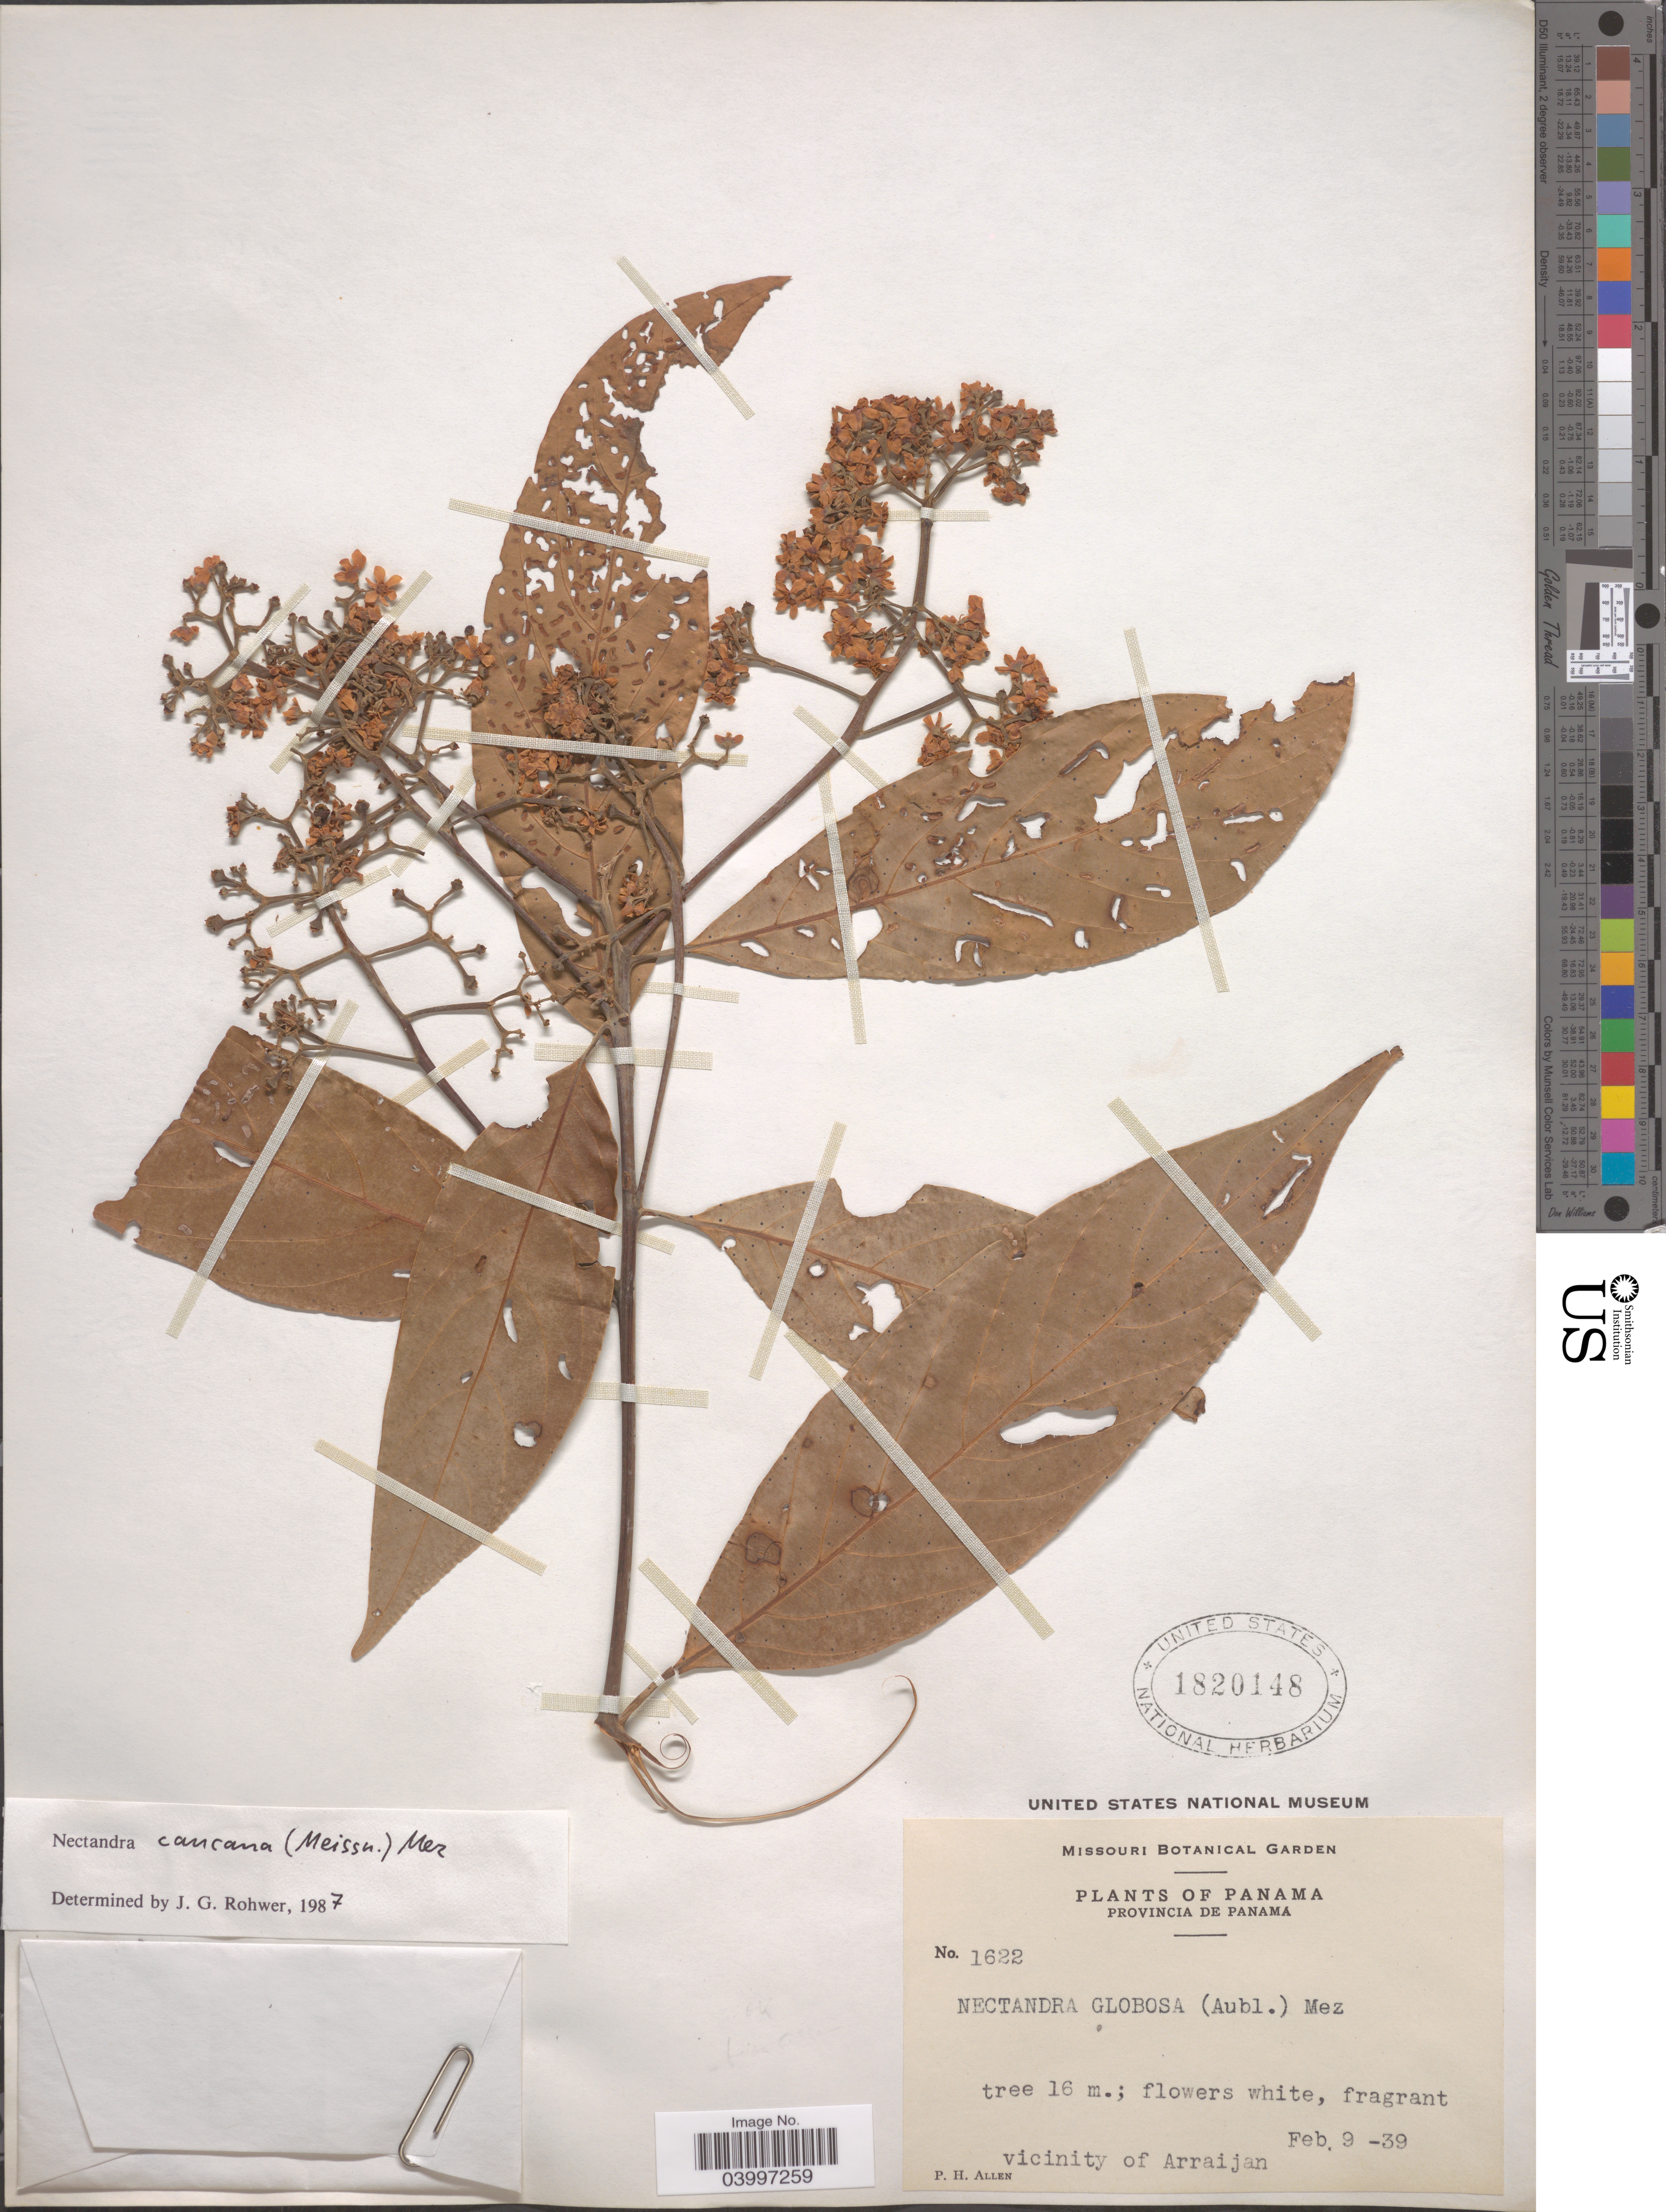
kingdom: Plantae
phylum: Tracheophyta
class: Magnoliopsida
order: Laurales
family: Lauraceae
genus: Nectandra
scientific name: Nectandra caucana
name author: (Meisn.) Mez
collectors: P. H. Allen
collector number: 1622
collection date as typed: Transcribed d/m/y: 9/2/39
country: Panama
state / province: Panamá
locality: Vicinity of Arraijan.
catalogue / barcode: US 1820148